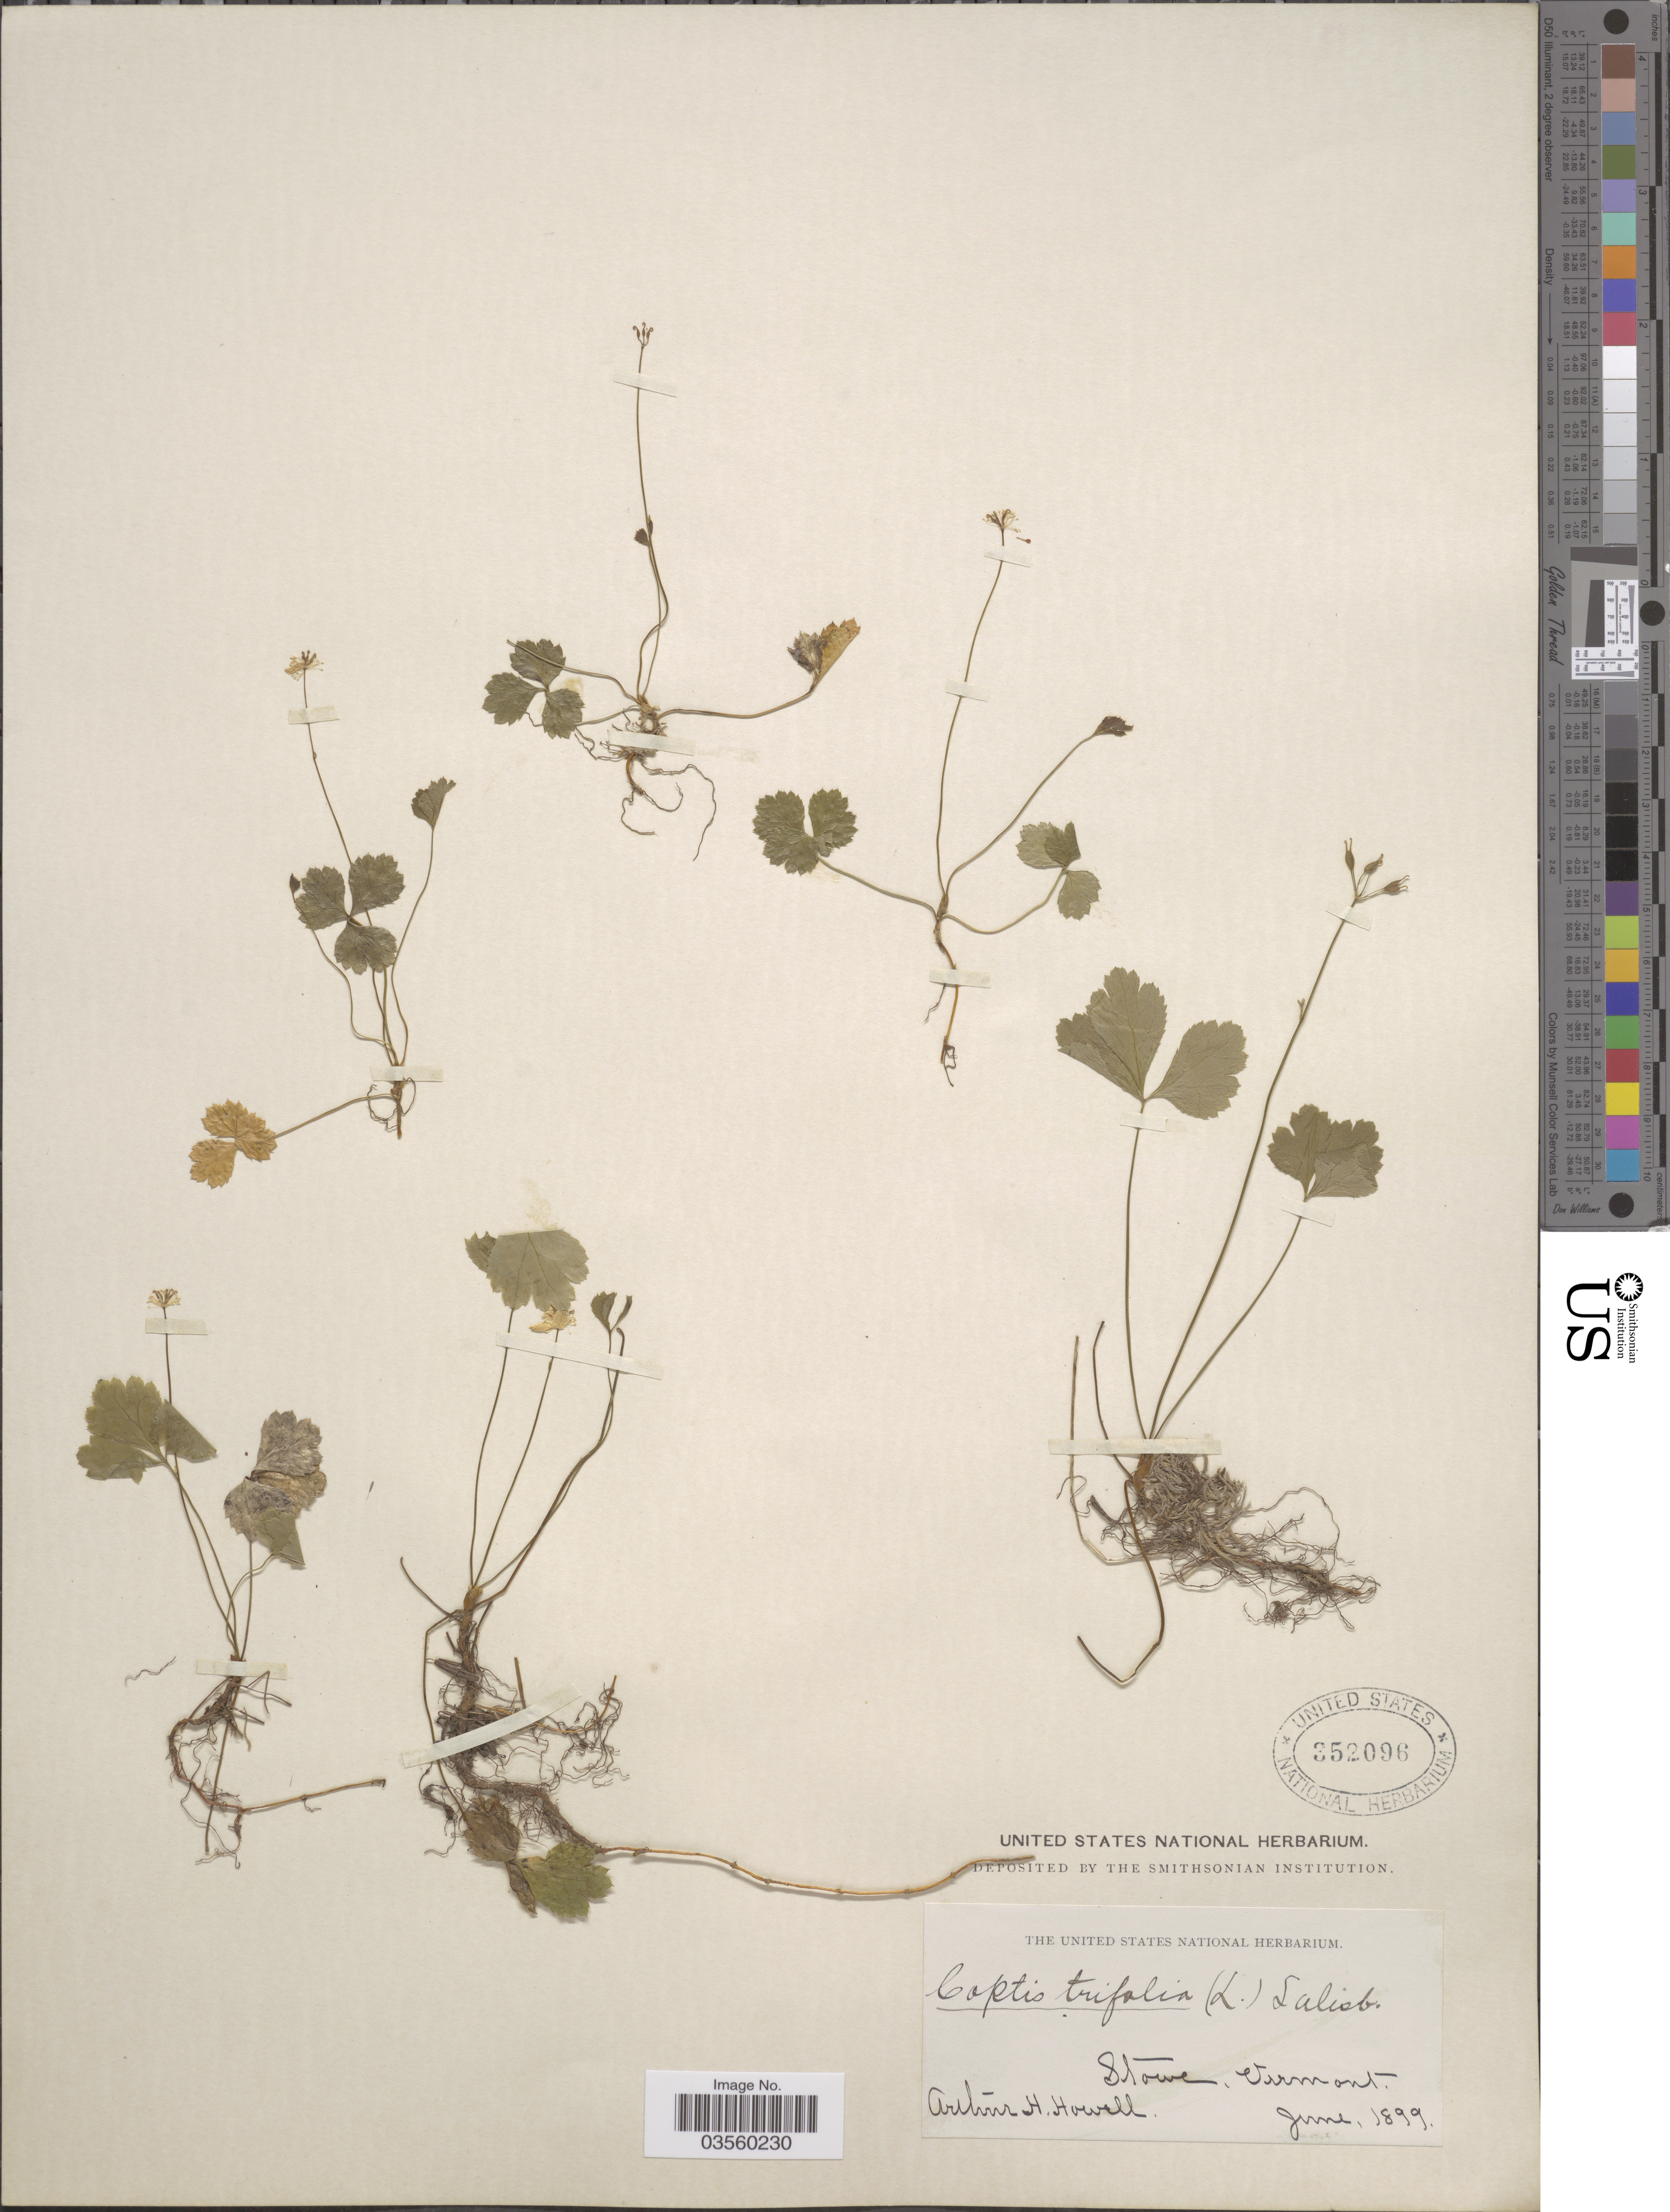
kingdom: Plantae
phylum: Tracheophyta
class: Magnoliopsida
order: Ranunculales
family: Ranunculaceae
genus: Coptis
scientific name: Coptis trifolia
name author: (L.) Salisb.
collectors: A. H. Howell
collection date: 1899-06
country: United States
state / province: Vermont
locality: Stowe.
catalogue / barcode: US 352096